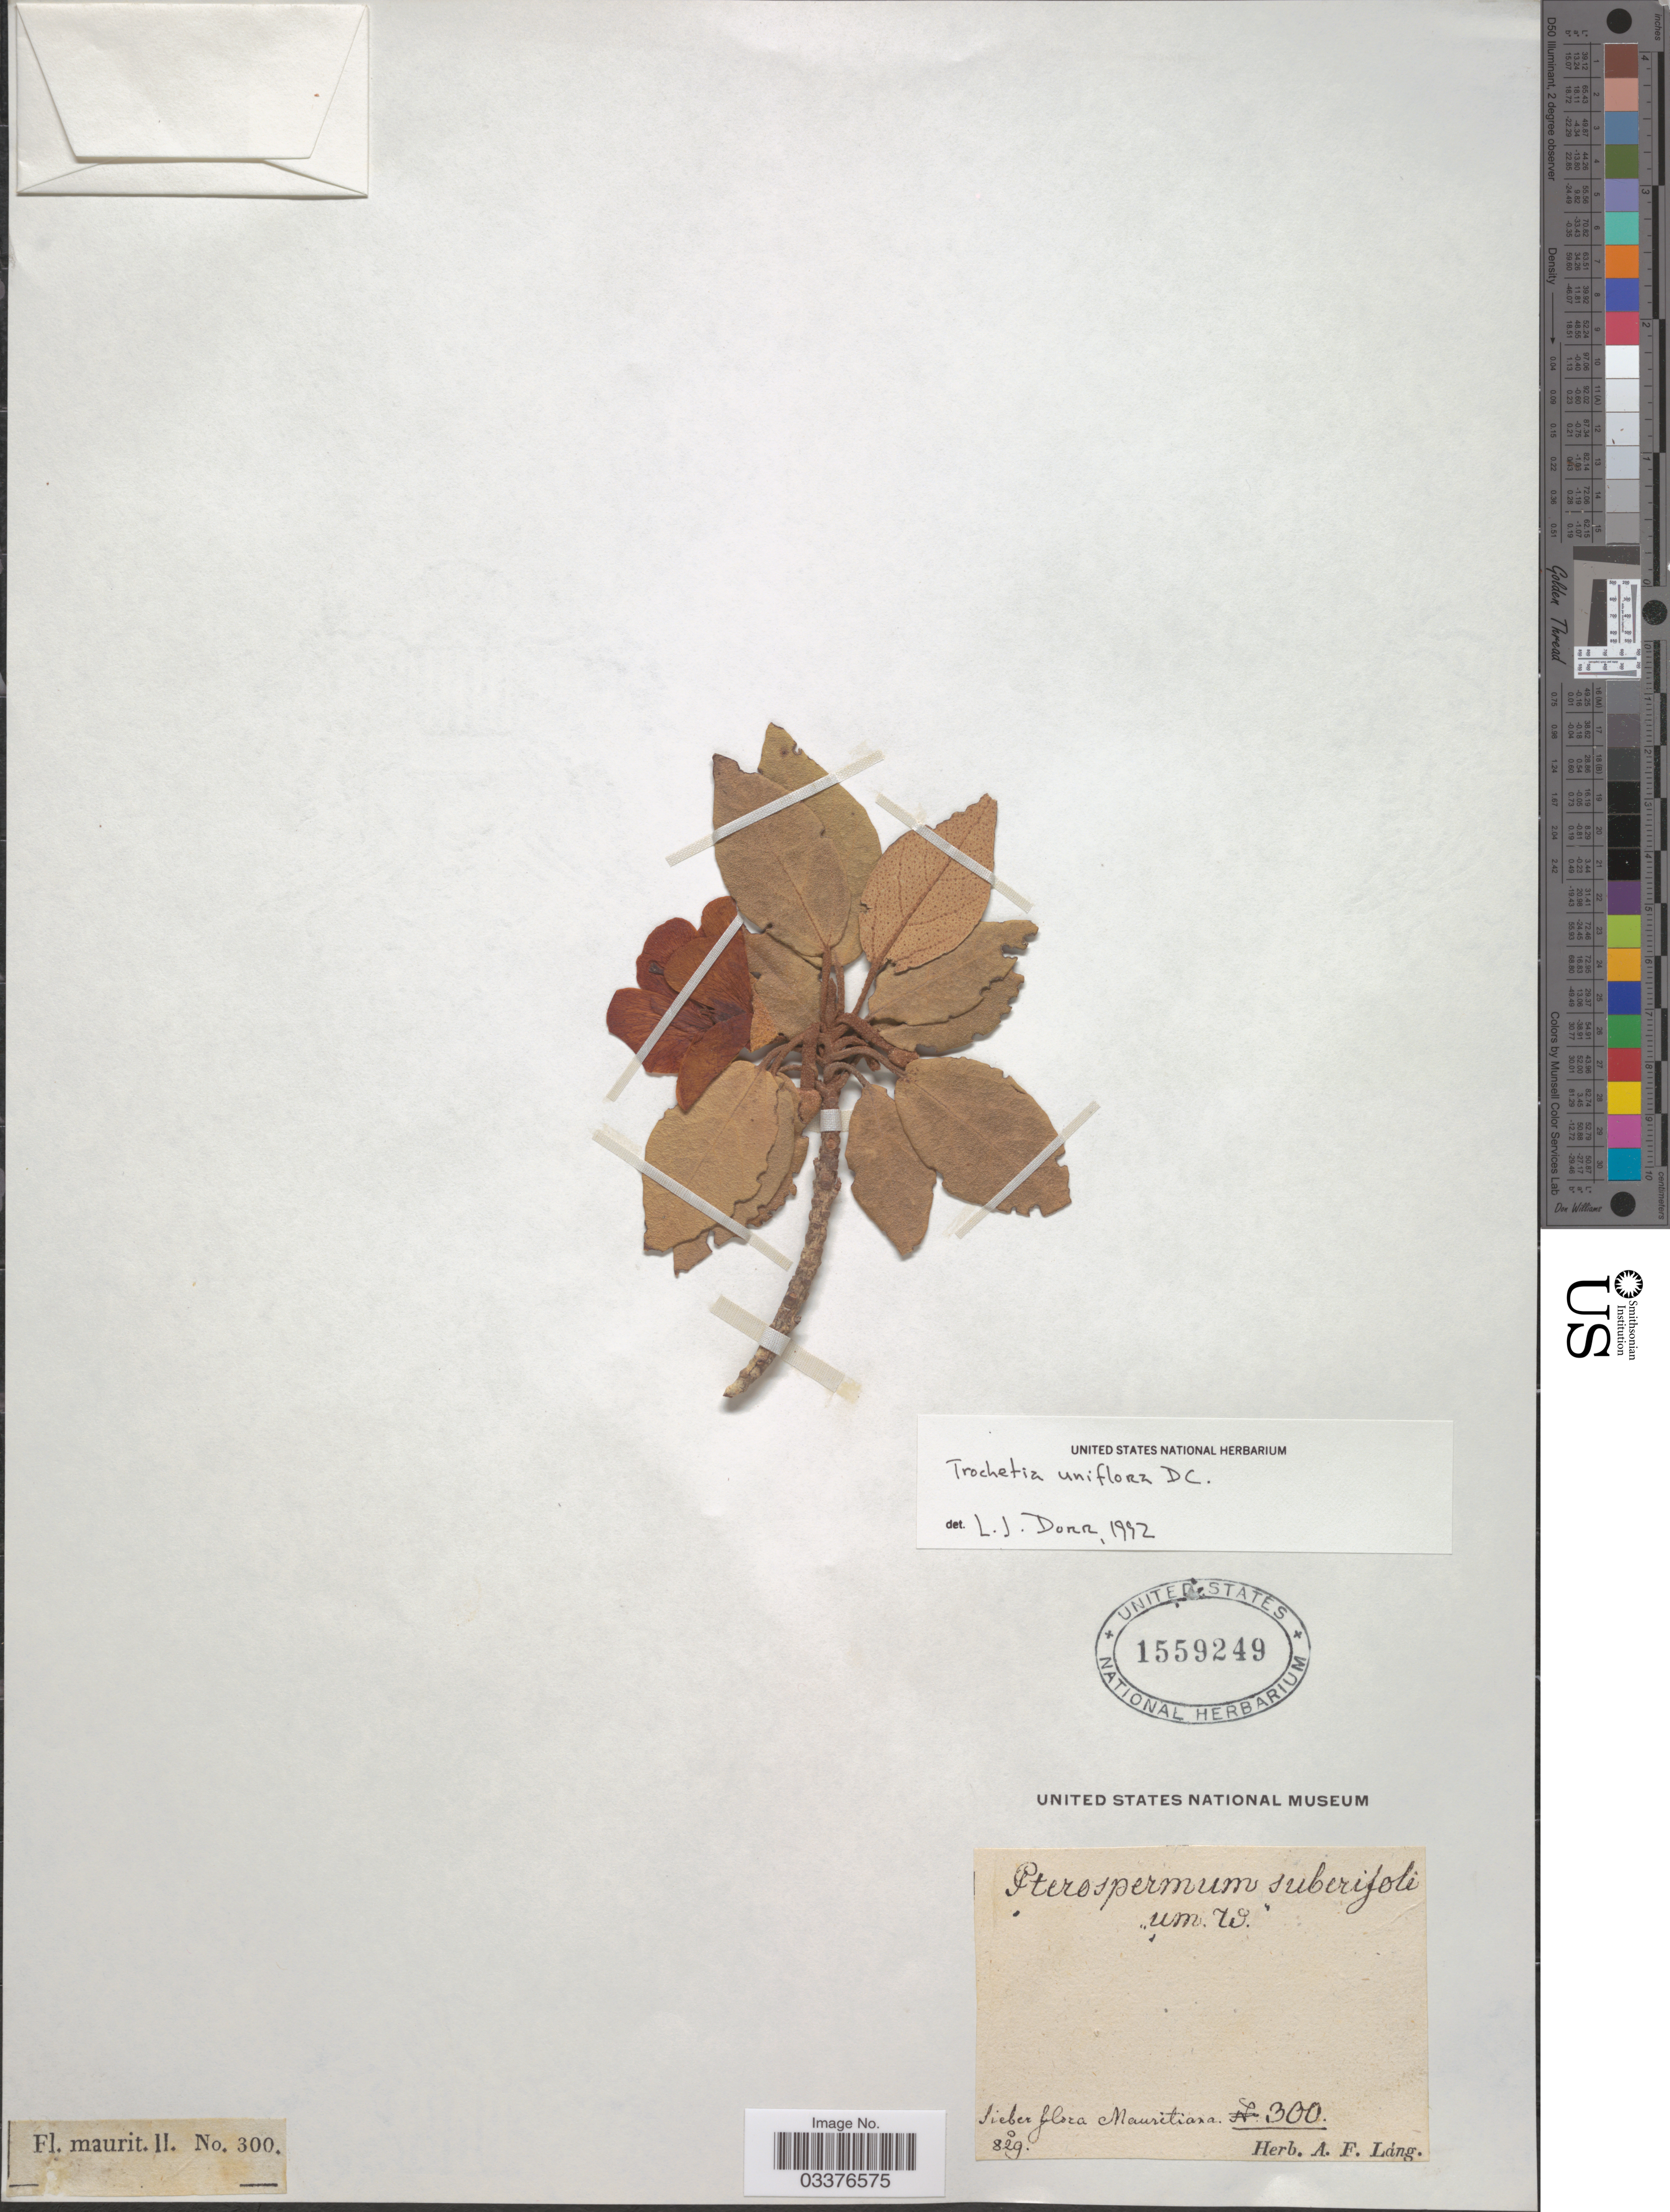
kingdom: Plantae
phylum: Tracheophyta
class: Magnoliopsida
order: Malvales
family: Malvaceae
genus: Ruizia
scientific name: Ruizia uniflora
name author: (DC.) Dorr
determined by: Dorr, L. J., (BOT), Smithsonian Institution - National Museum of Natural History (UNITED STATES)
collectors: -- Sieber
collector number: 300?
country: Mauritania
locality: Mauritiana.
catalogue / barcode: US 1559249